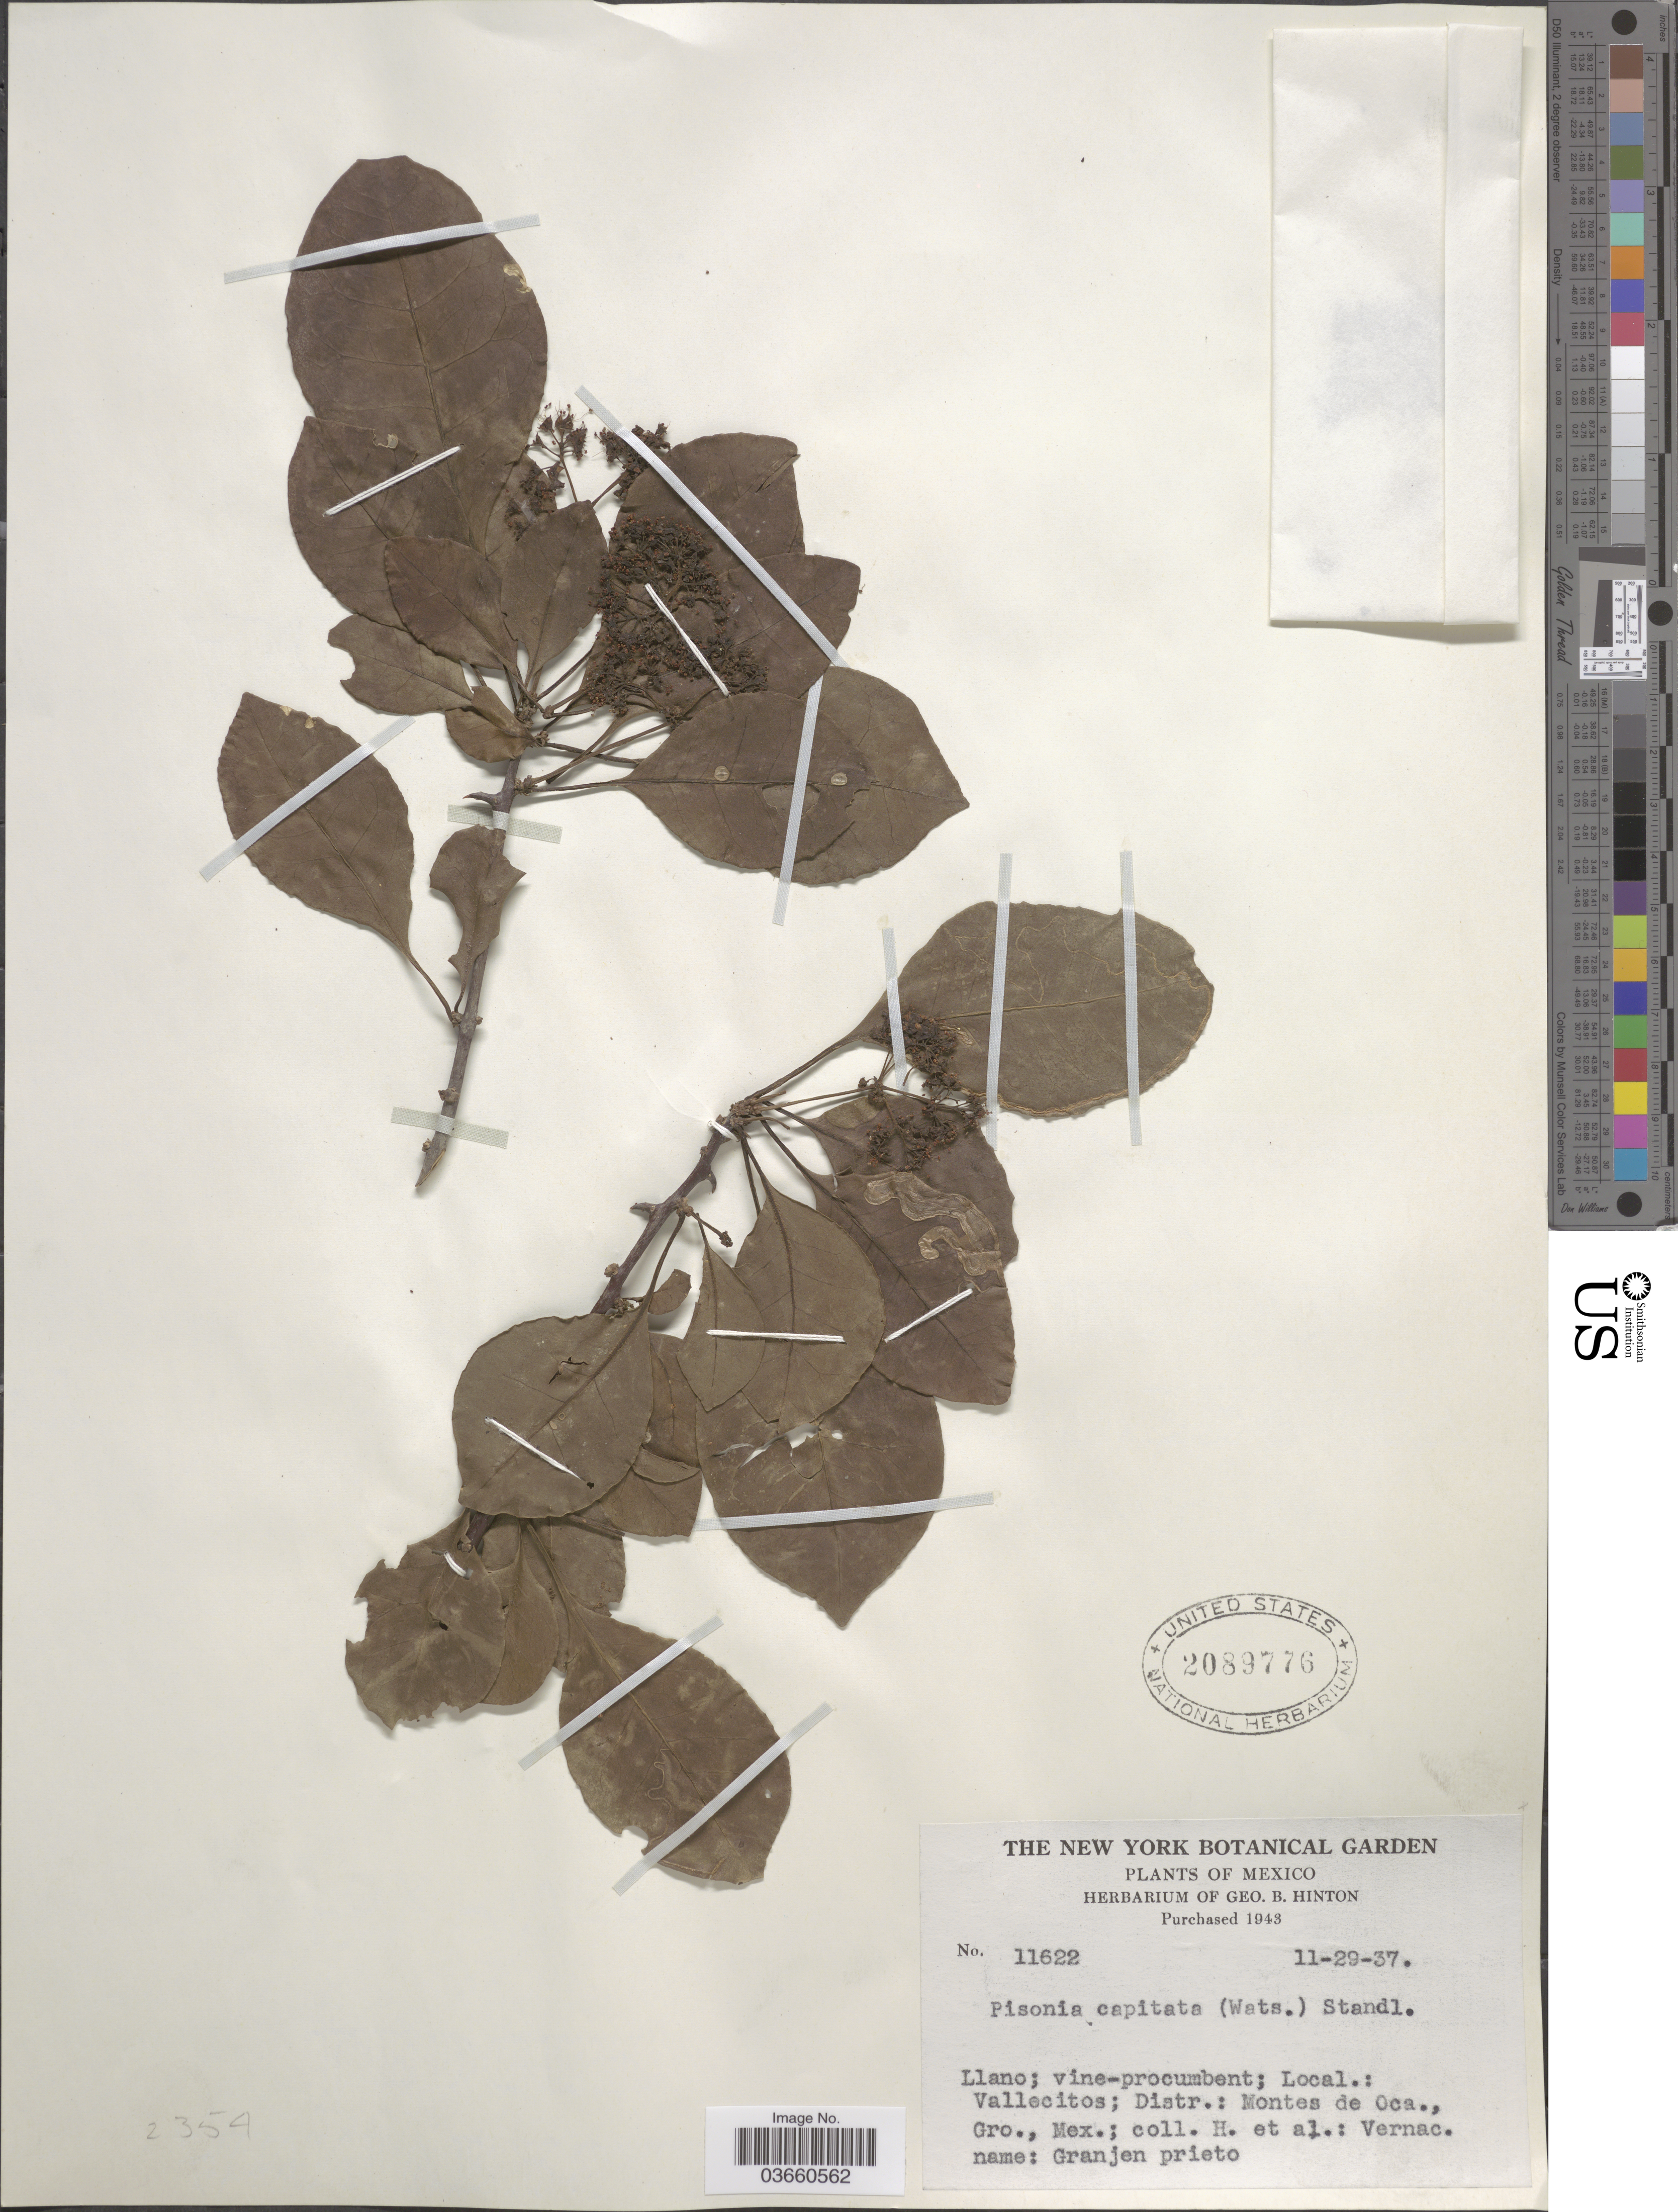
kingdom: Plantae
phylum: Tracheophyta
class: Magnoliopsida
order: Caryophyllales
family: Nyctaginaceae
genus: Pisonia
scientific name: Pisonia capitata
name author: (S. Watson) Standl.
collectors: G. B. Hinton & et al.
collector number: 11622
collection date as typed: Transcribed d/m/y: 29/11/37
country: Mexico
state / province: Guerrero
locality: Vallecitos; Distr.: Montes de Oca., Gro.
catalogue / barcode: US 2089776